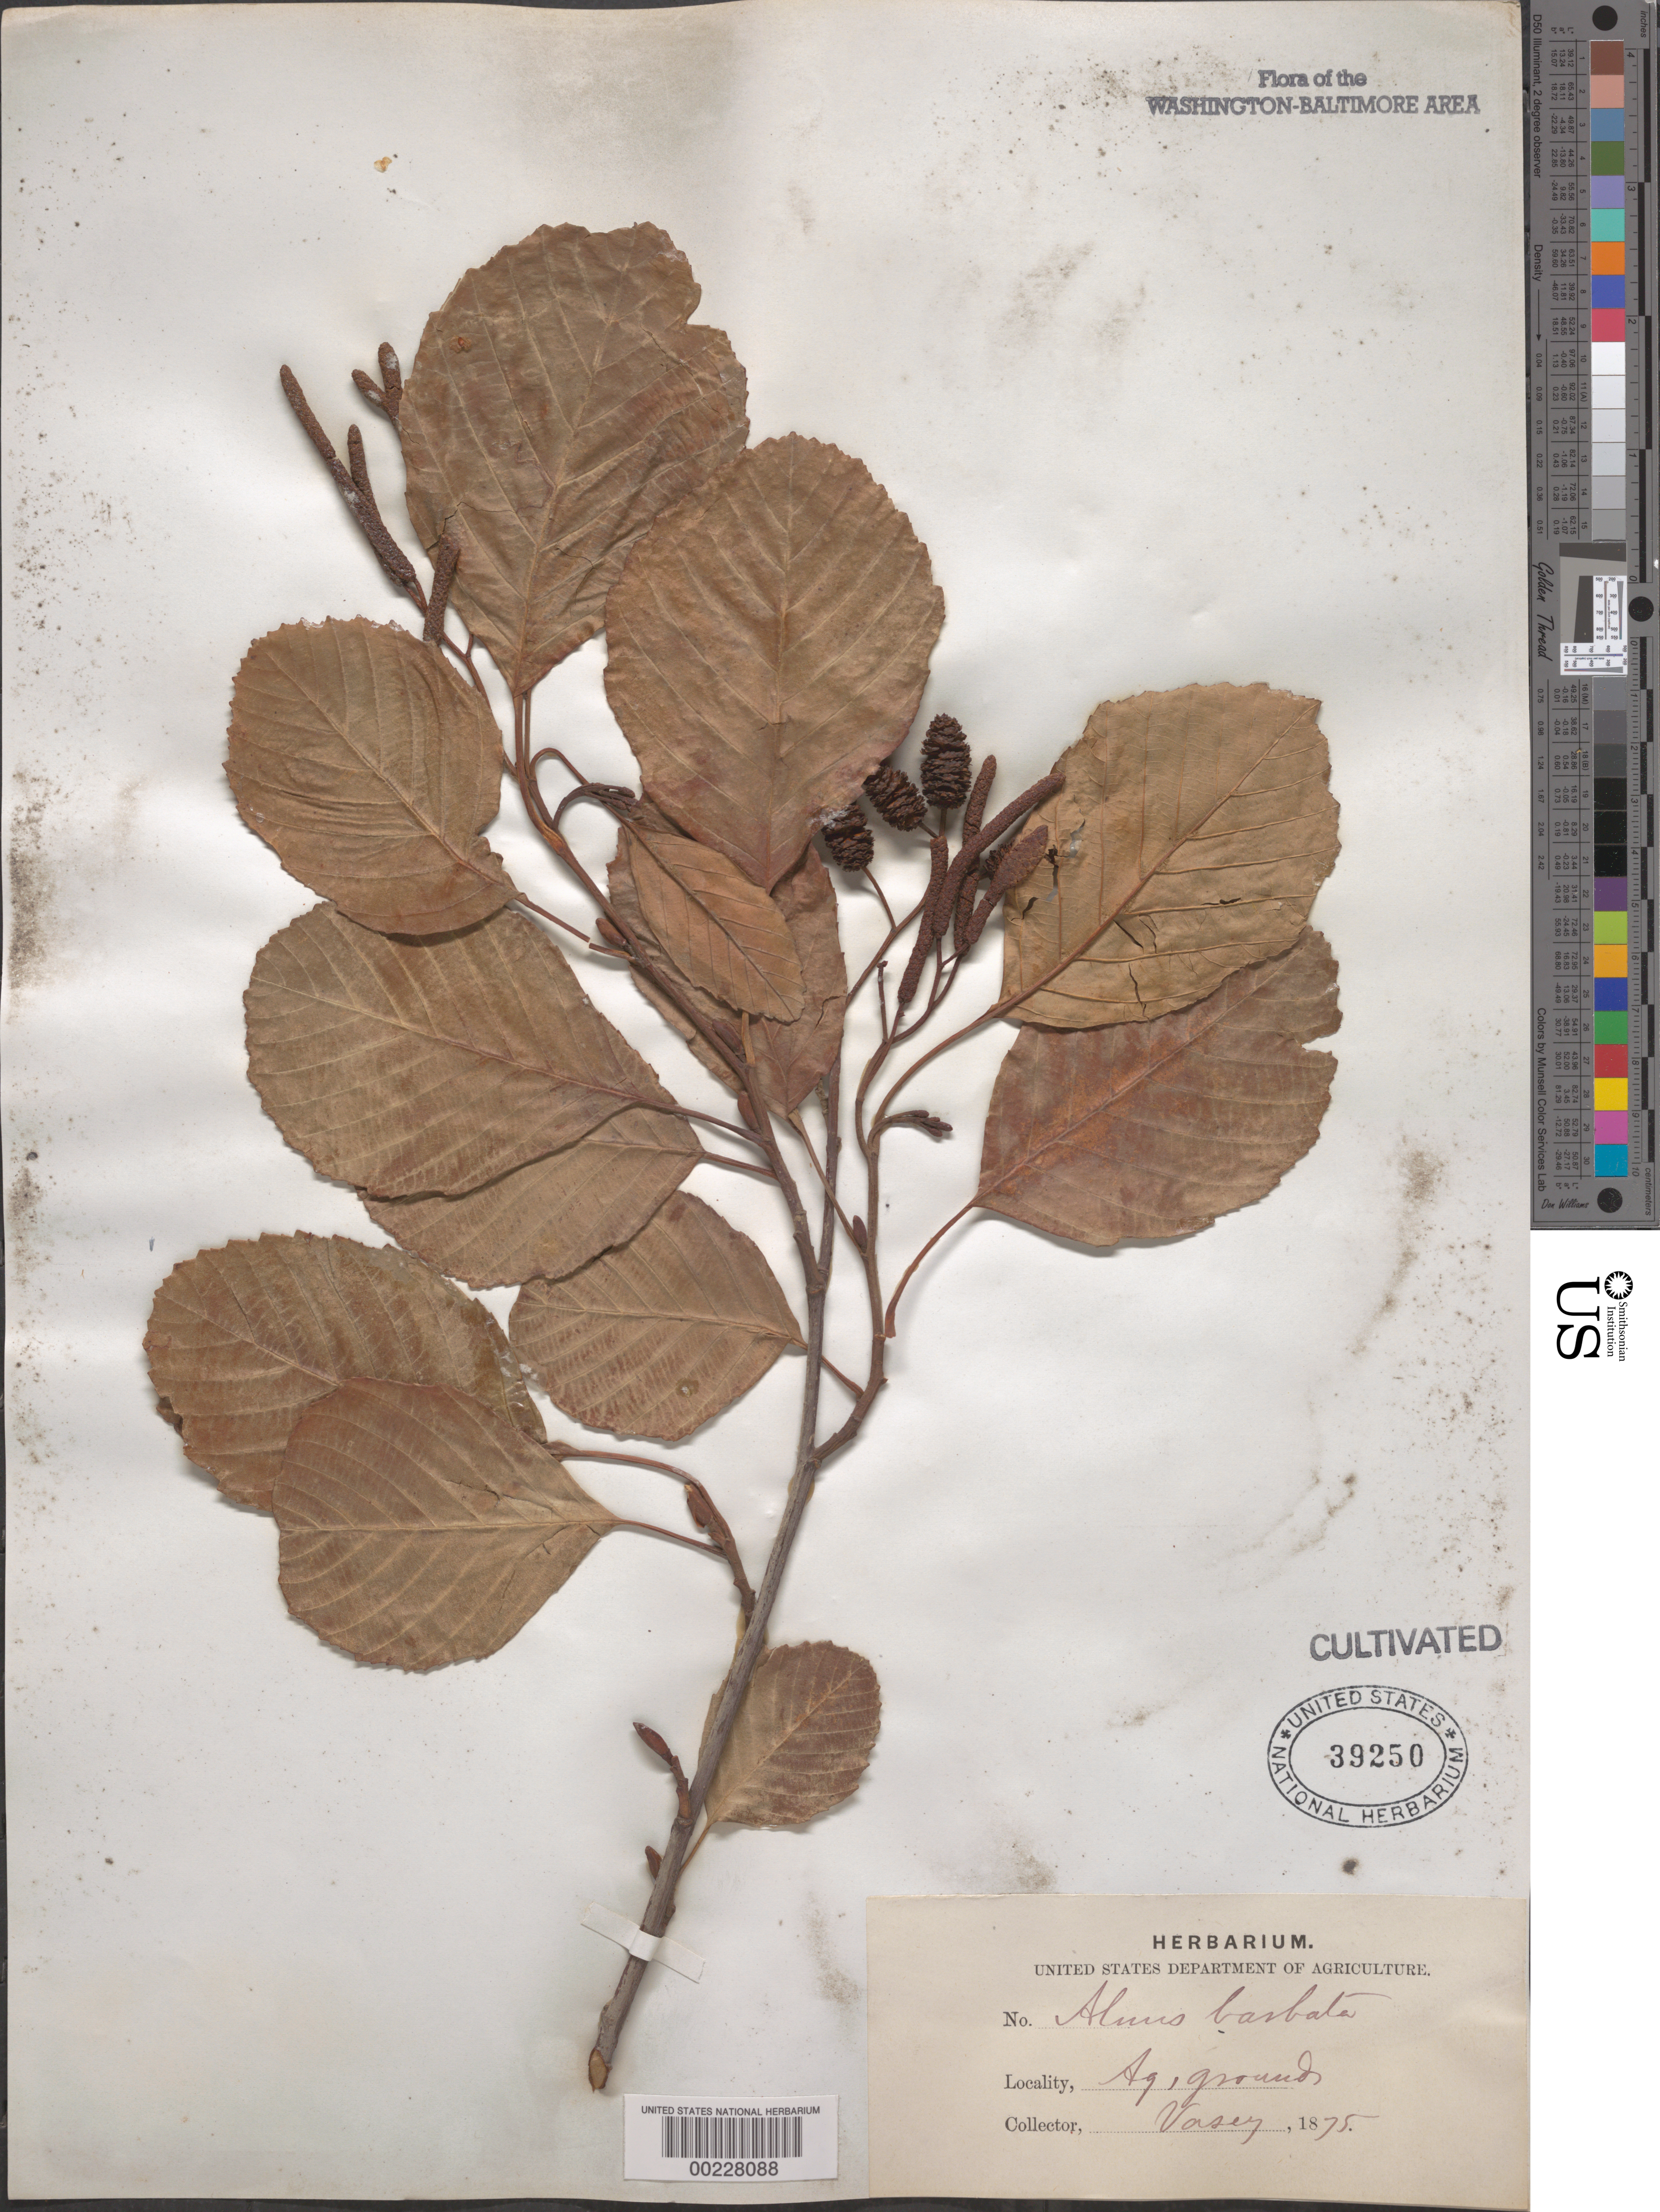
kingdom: Plantae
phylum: Tracheophyta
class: Magnoliopsida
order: Fagales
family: Betulaceae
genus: Alnus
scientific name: Alnus barbata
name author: C.A. Mey.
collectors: G. R. Vasey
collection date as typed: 1875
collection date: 1875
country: United States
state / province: District of Columbia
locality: Agricultural grounds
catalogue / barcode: US 39250